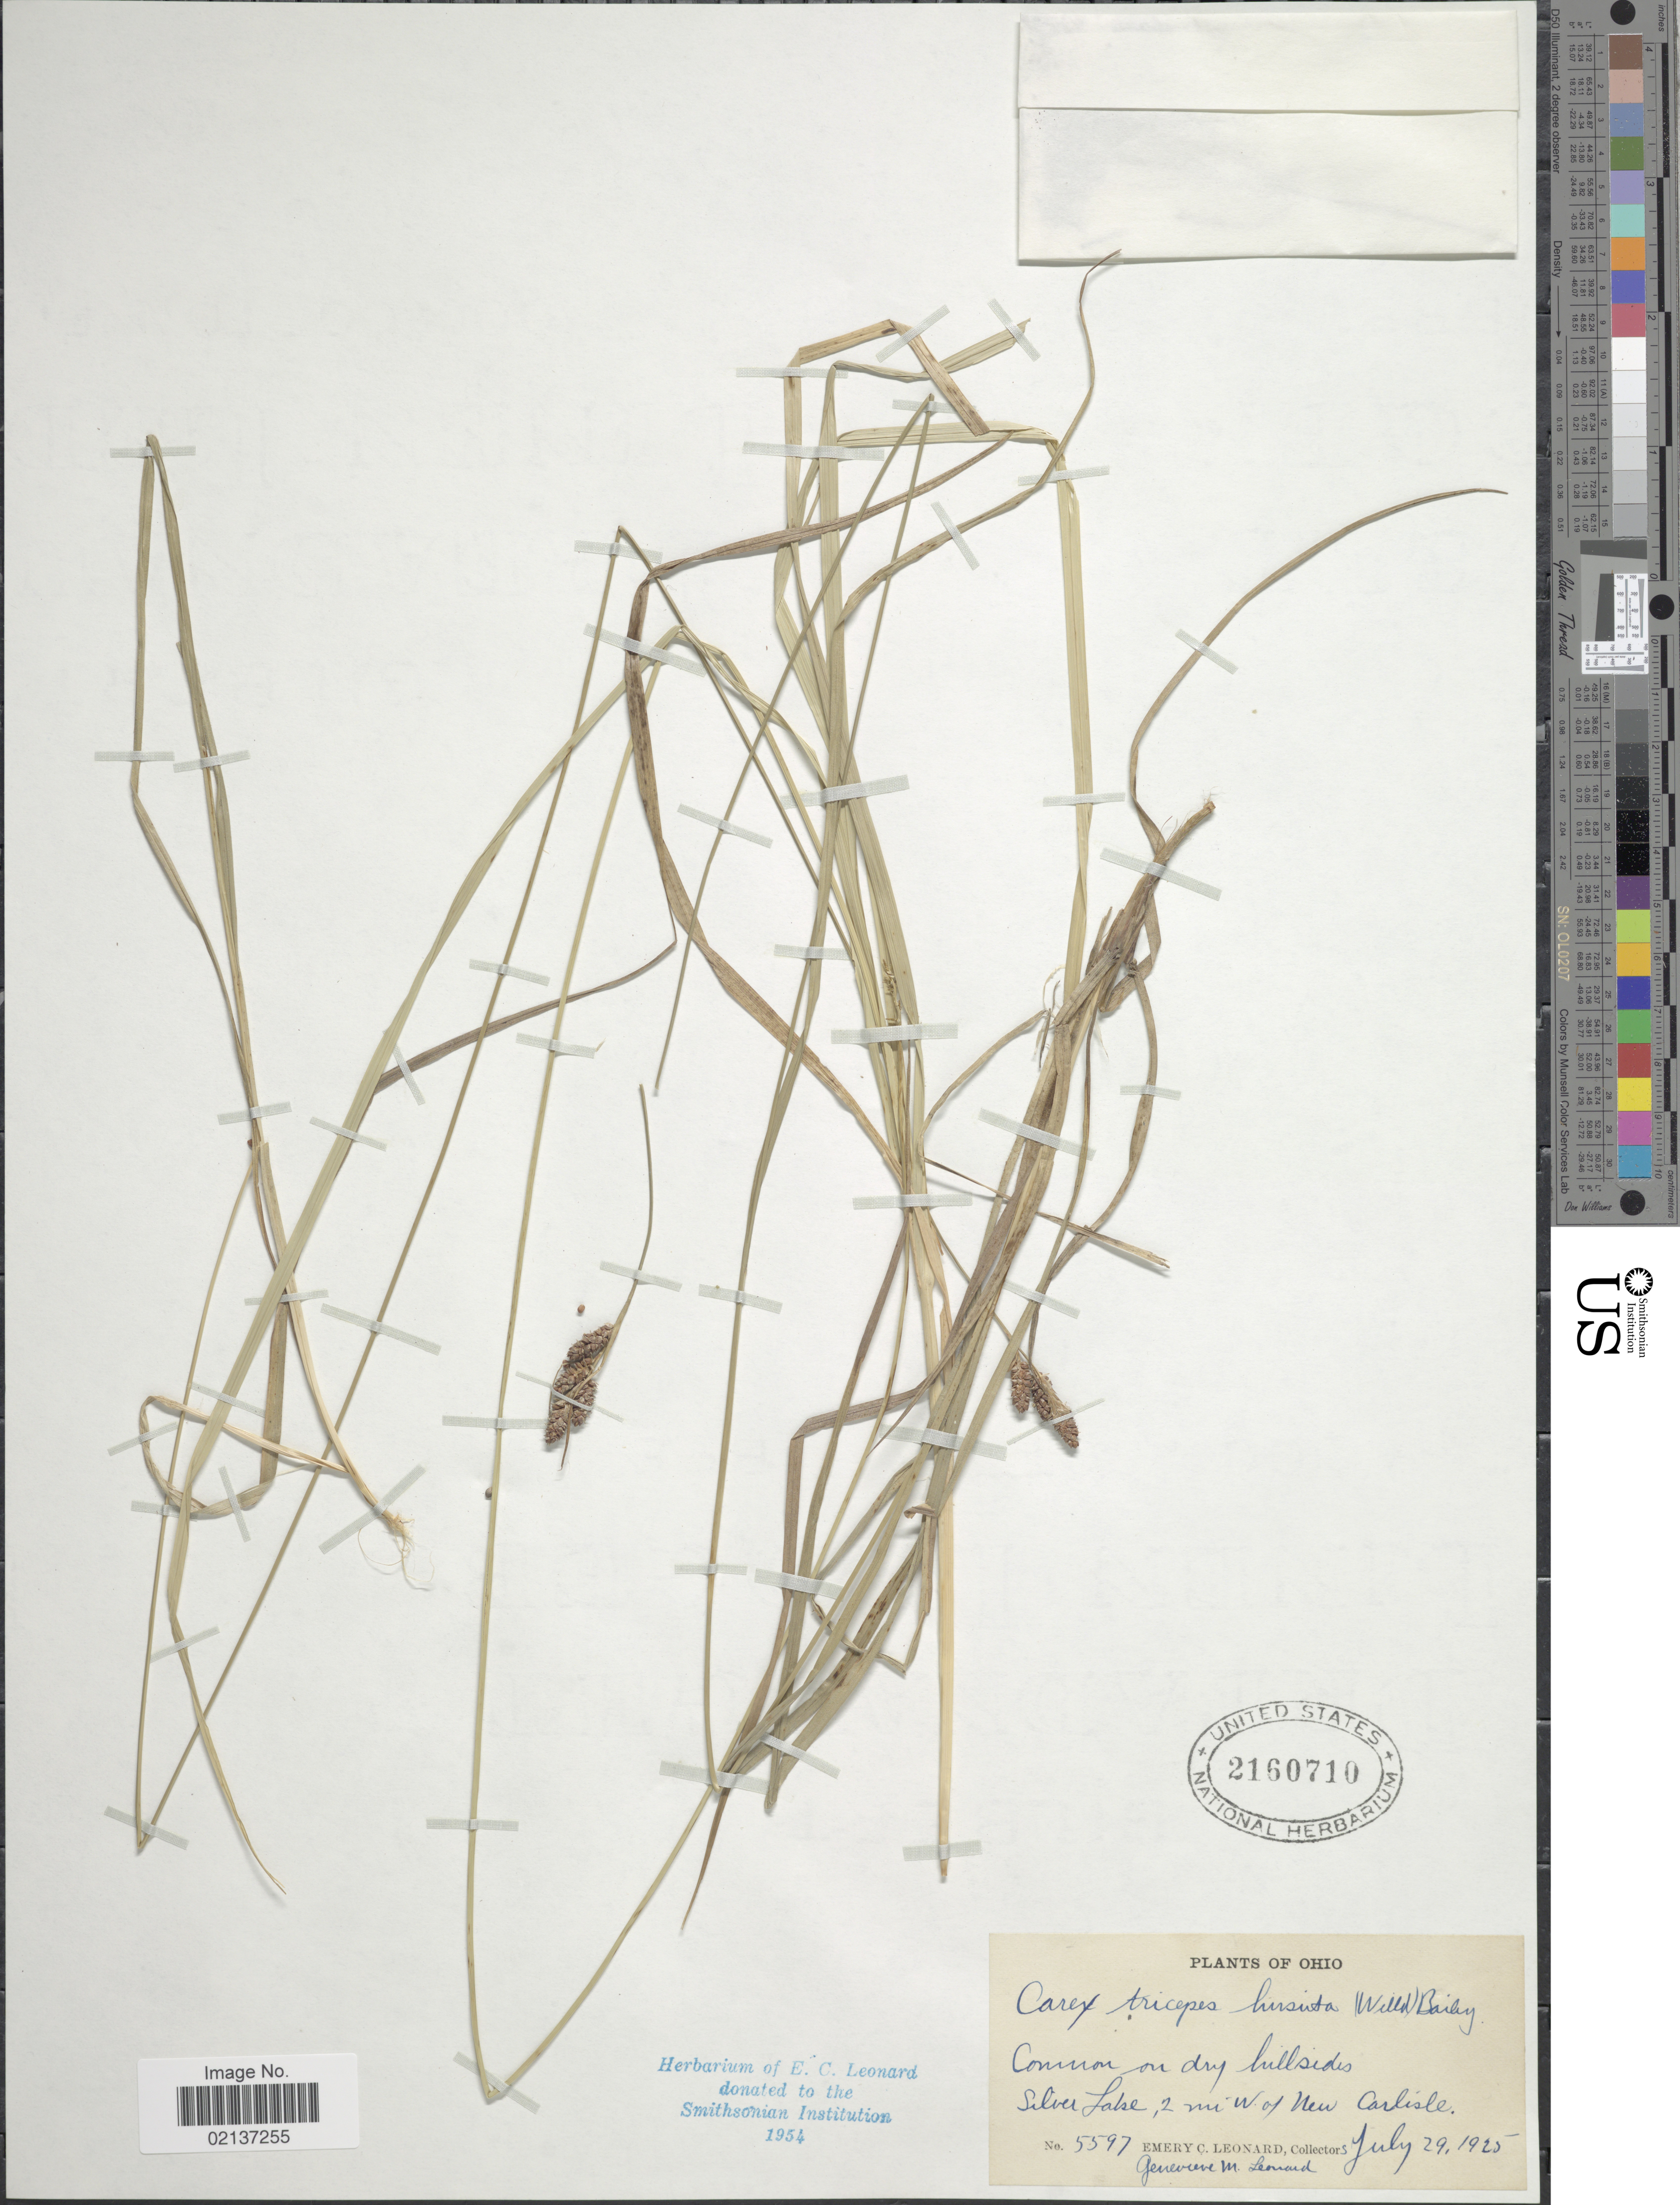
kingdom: Plantae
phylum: Tracheophyta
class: Liliopsida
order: Poales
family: Cyperaceae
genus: Carex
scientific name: Carex hirsutella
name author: Mack.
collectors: E. C. Leonard & G. M. Leonard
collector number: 5597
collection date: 1925-07-29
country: United States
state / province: Ohio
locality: On dry hillsides, Silver Lake, 2 mi. W. of New Carlisle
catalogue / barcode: US 2160710